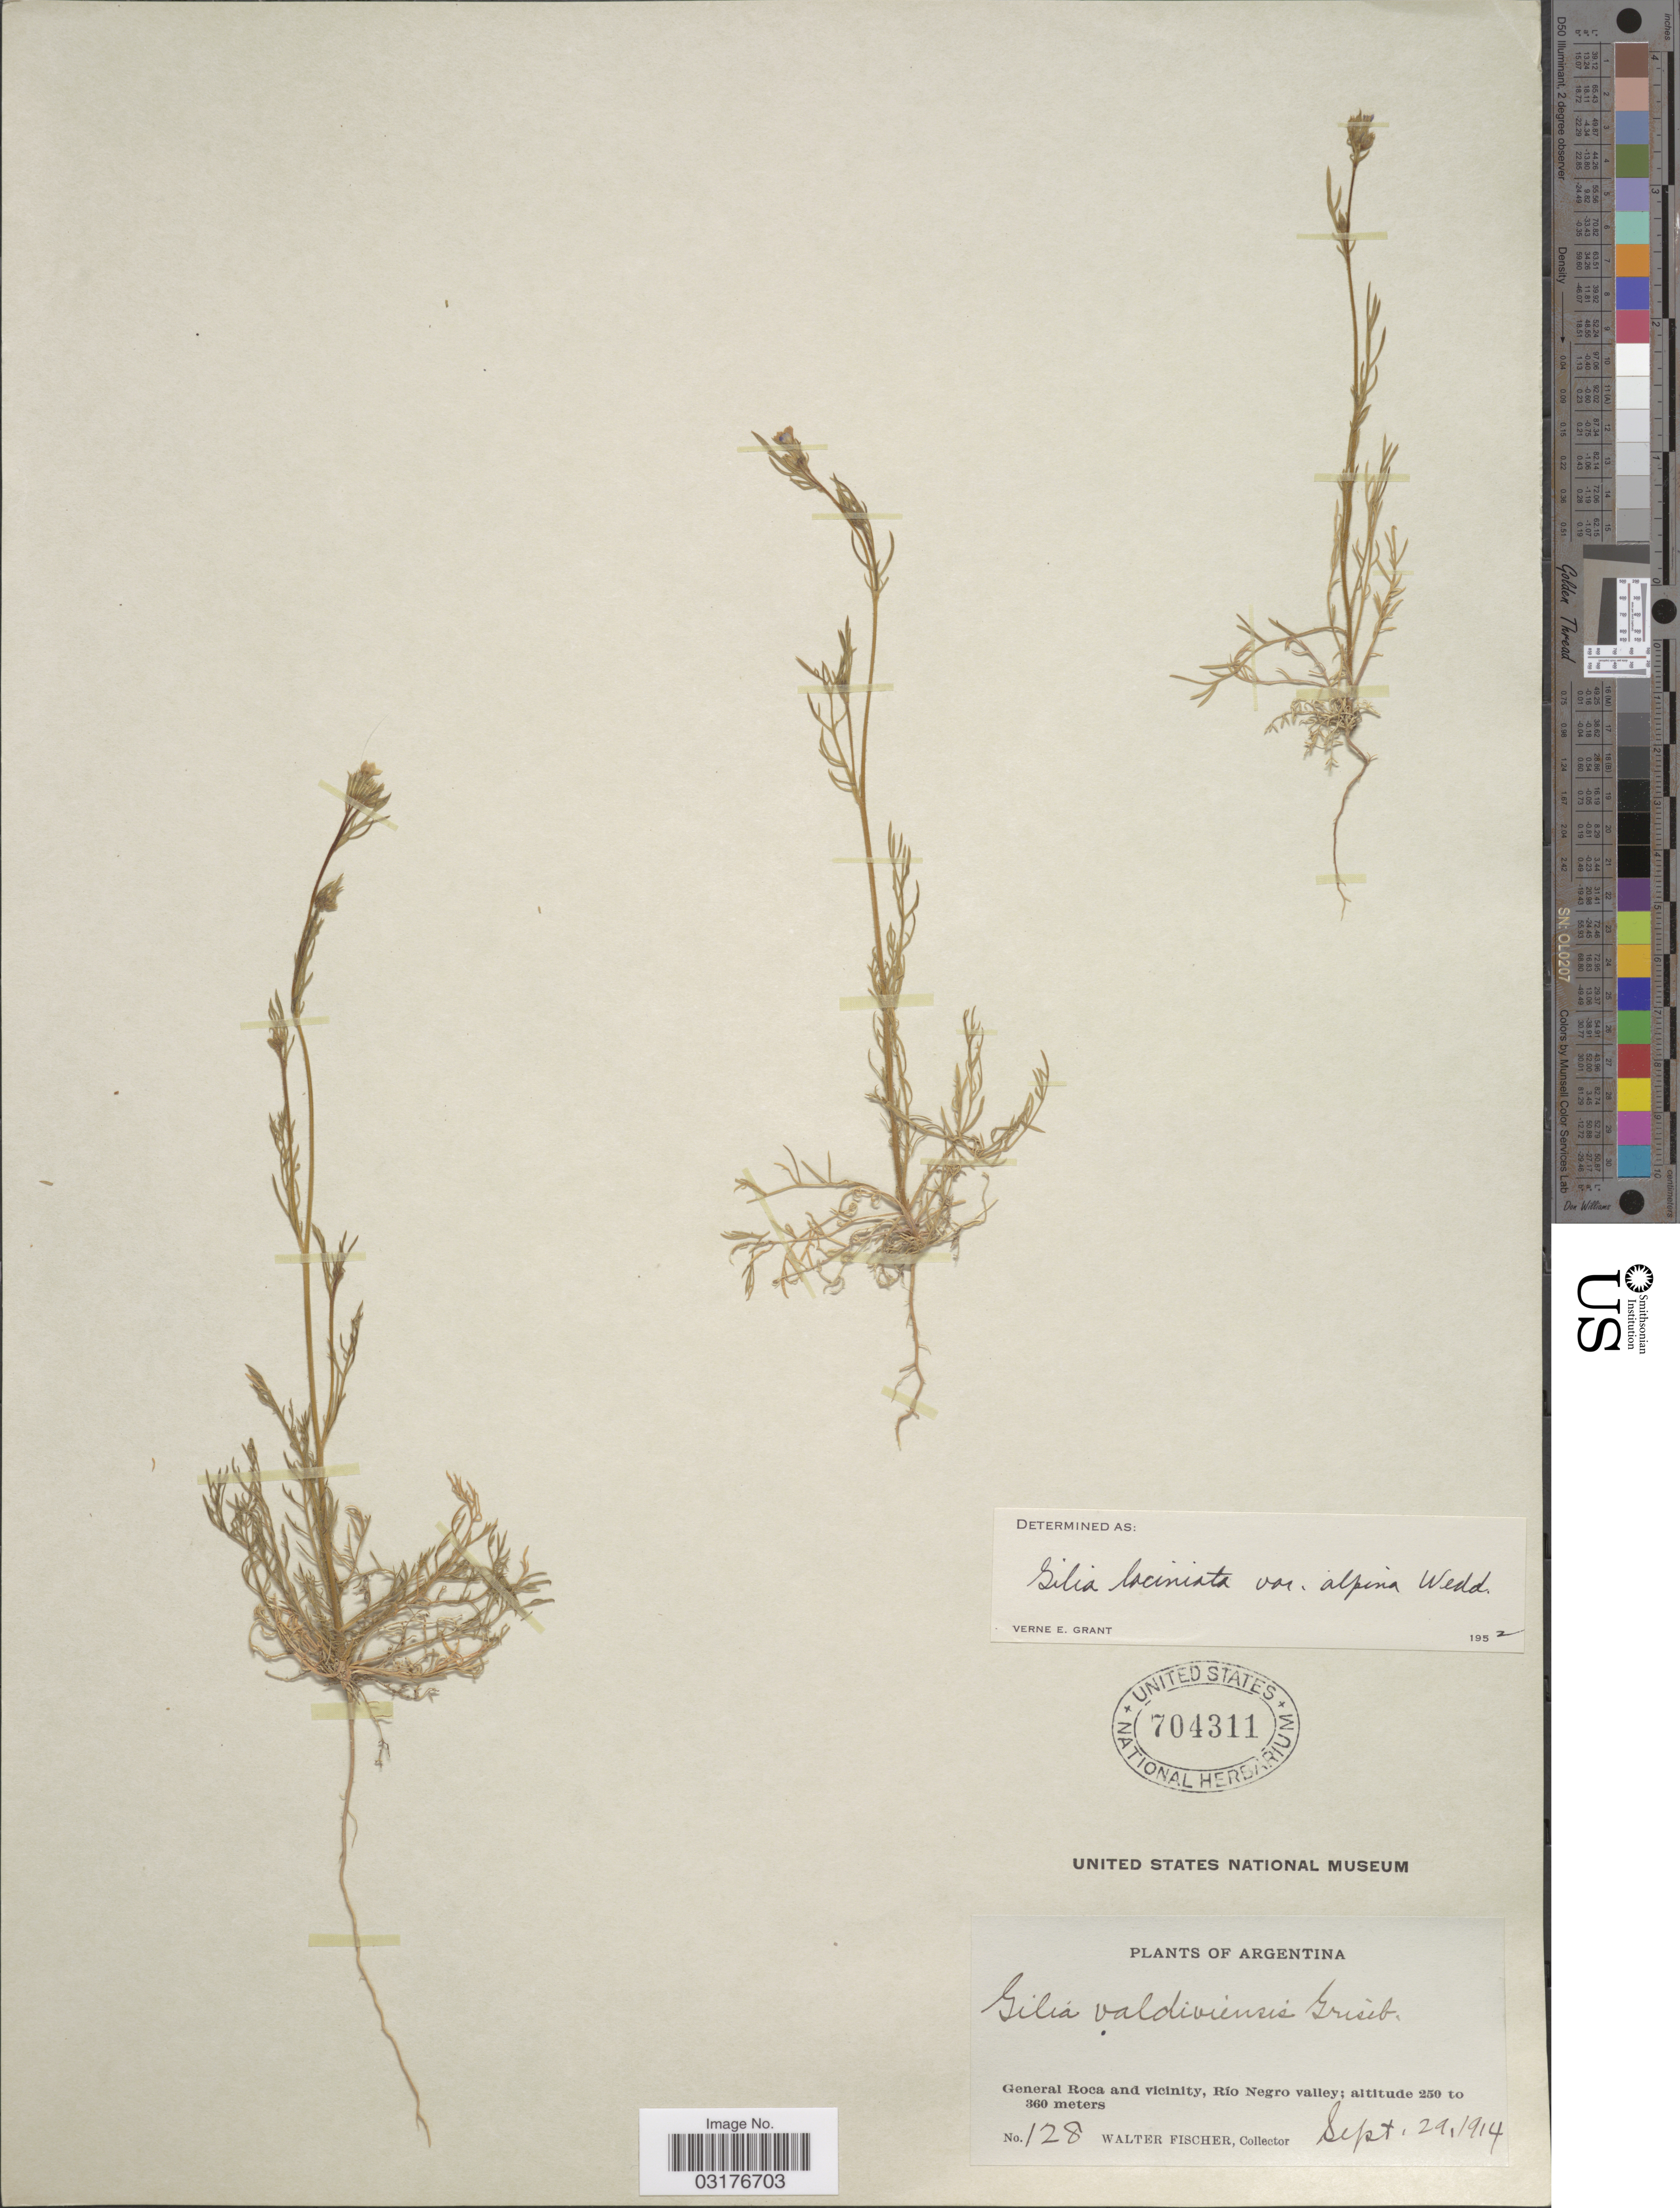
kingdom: Plantae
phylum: Tracheophyta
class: Magnoliopsida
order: Ericales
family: Polemoniaceae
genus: Gilia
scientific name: Gilia laciniata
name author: Ruiz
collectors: W. Fischer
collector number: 128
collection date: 1914-09-29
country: Argentina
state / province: Rio Negro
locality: General Roca and vicinity, Río Negro valley.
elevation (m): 250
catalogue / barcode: US 704311